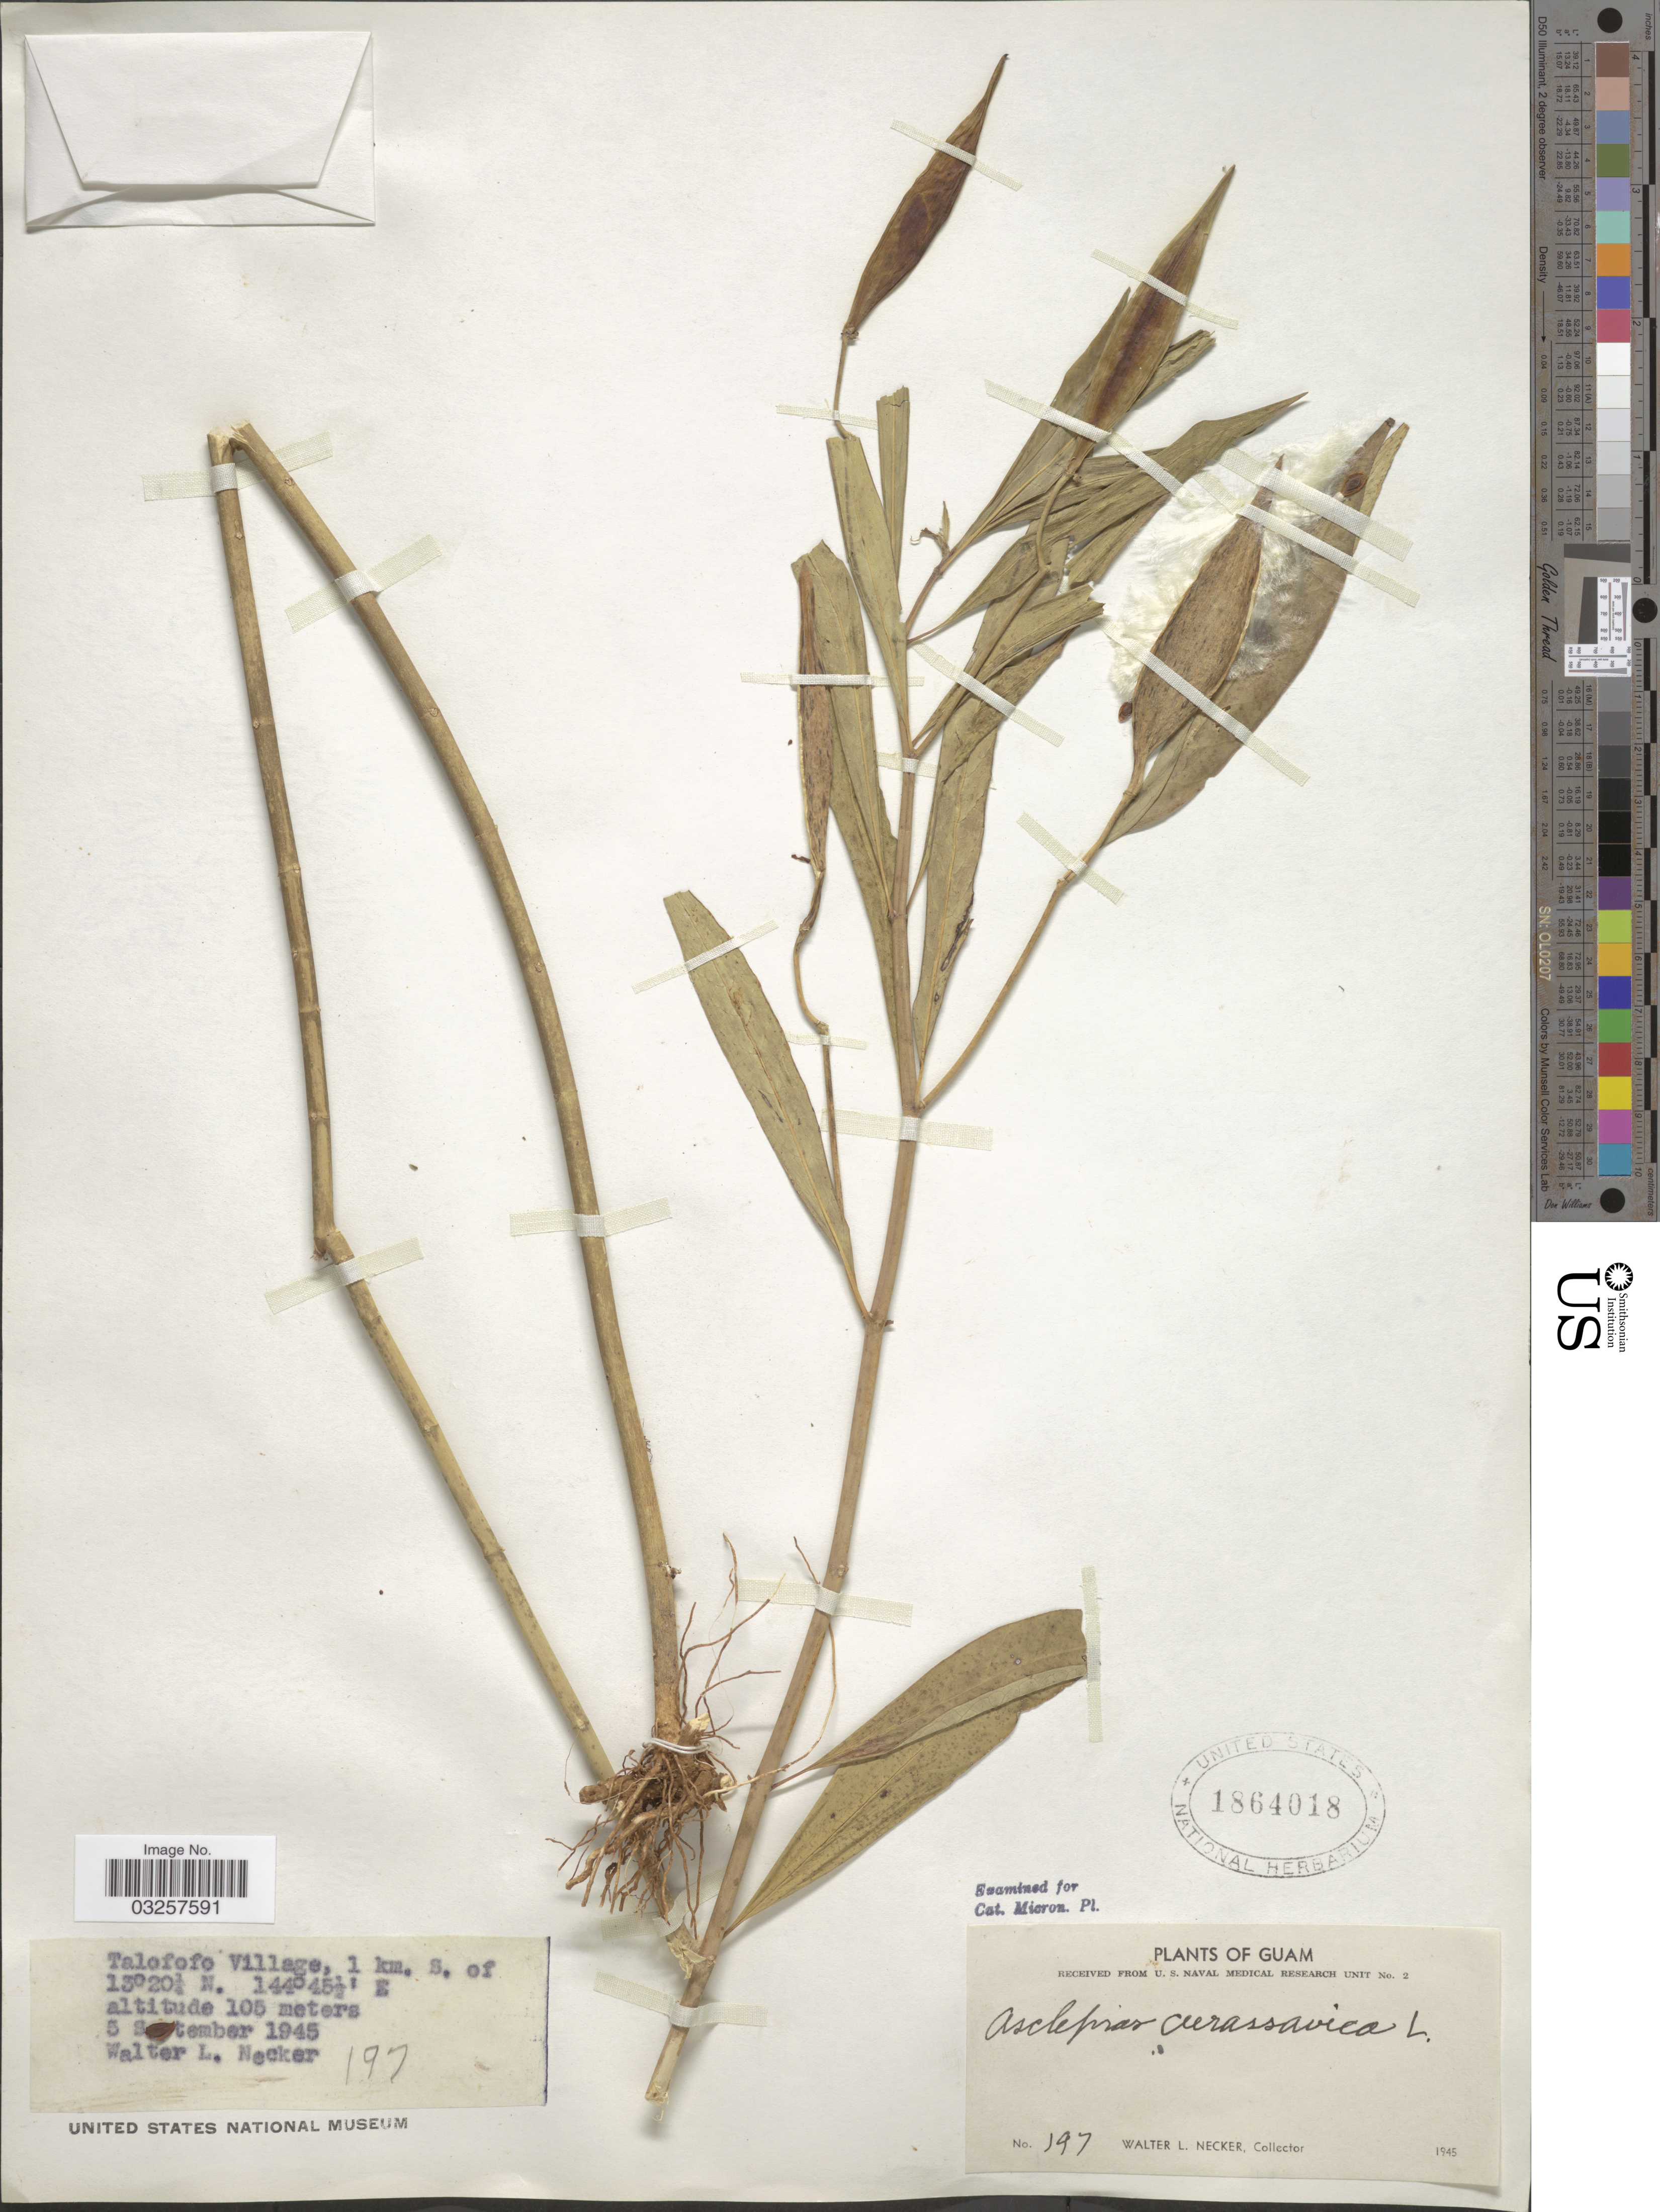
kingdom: Plantae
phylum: Tracheophyta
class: Magnoliopsida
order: Gentianales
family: Apocynaceae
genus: Asclepias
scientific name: Asclepias curassavica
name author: L.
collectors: W. L. Necker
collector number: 197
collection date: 1945-09-05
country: Guam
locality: Talofofo Village, 1 km. S. of.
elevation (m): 105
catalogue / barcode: US 1864018